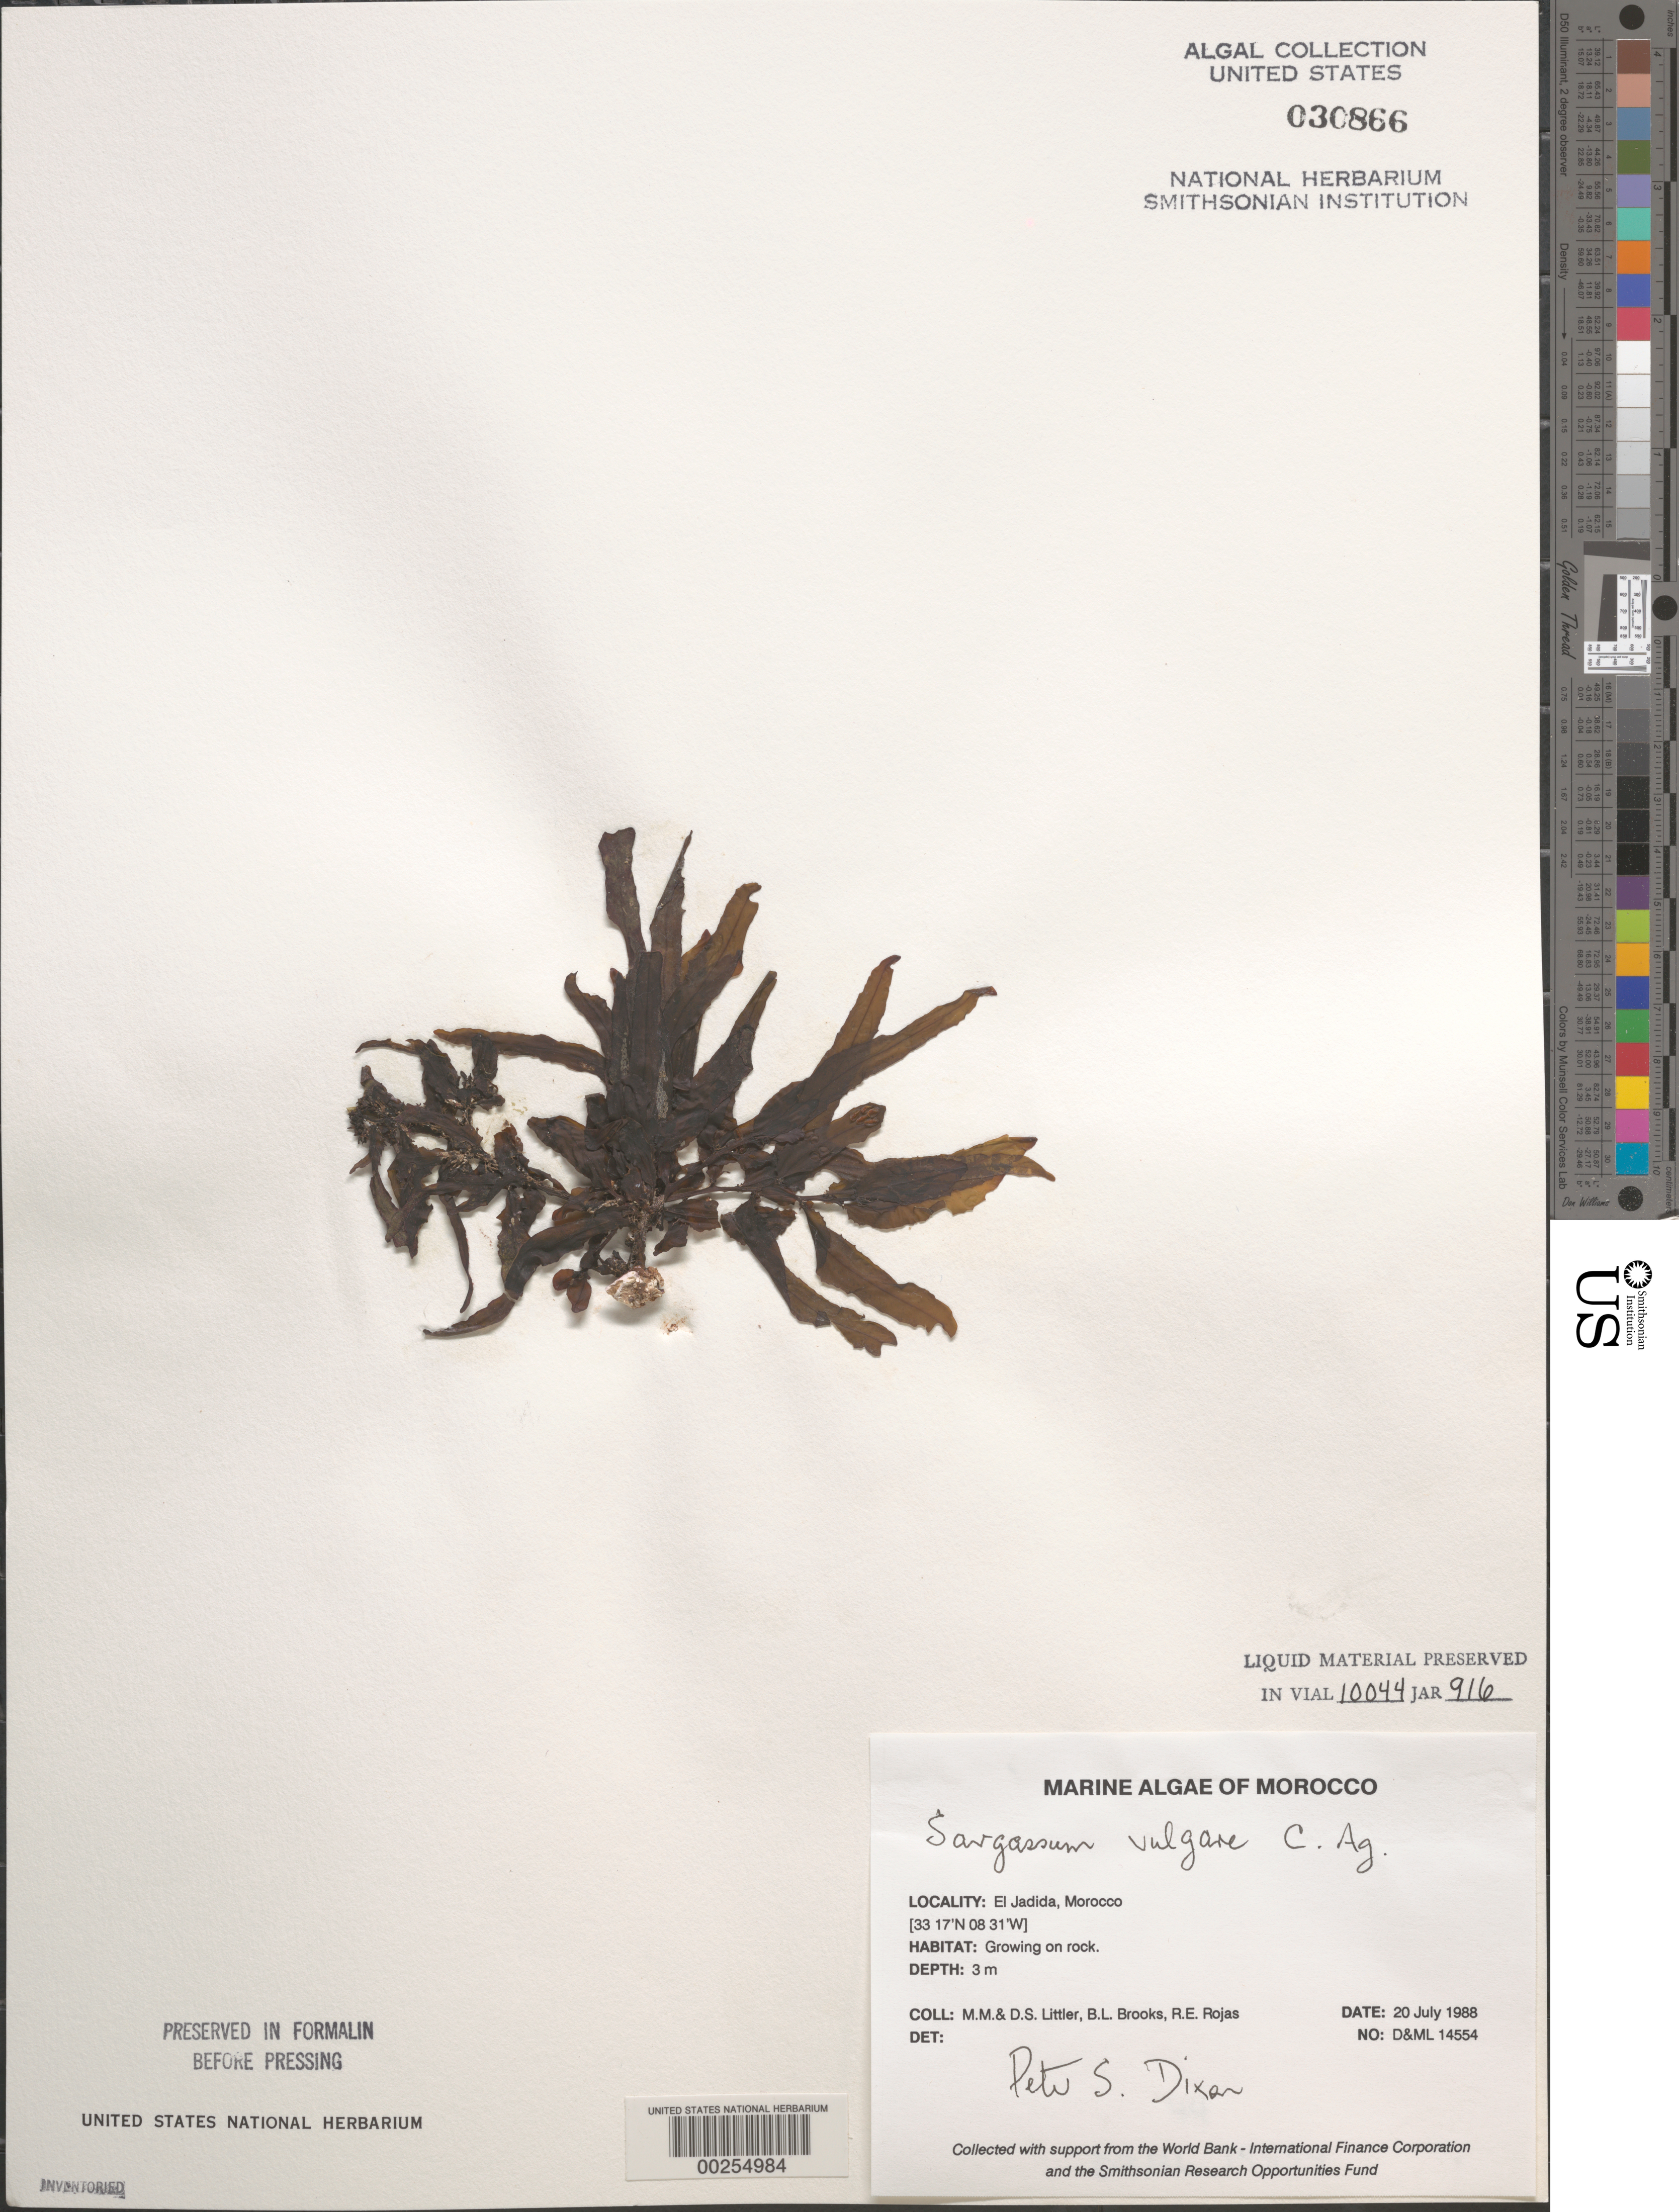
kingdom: Chromista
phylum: Ochrophyta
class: Phaeophyceae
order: Fucales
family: Sargassaceae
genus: Sargassum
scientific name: Sargassum vulgare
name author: C. Agardh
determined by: Dixon, P. S.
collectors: M. M. Littler, D. S. Littler, B. Brooks & R. Rojas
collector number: D&ML 14554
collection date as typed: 20 Jul 1988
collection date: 1988-07-20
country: Morocco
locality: El Jadida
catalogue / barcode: US 30866